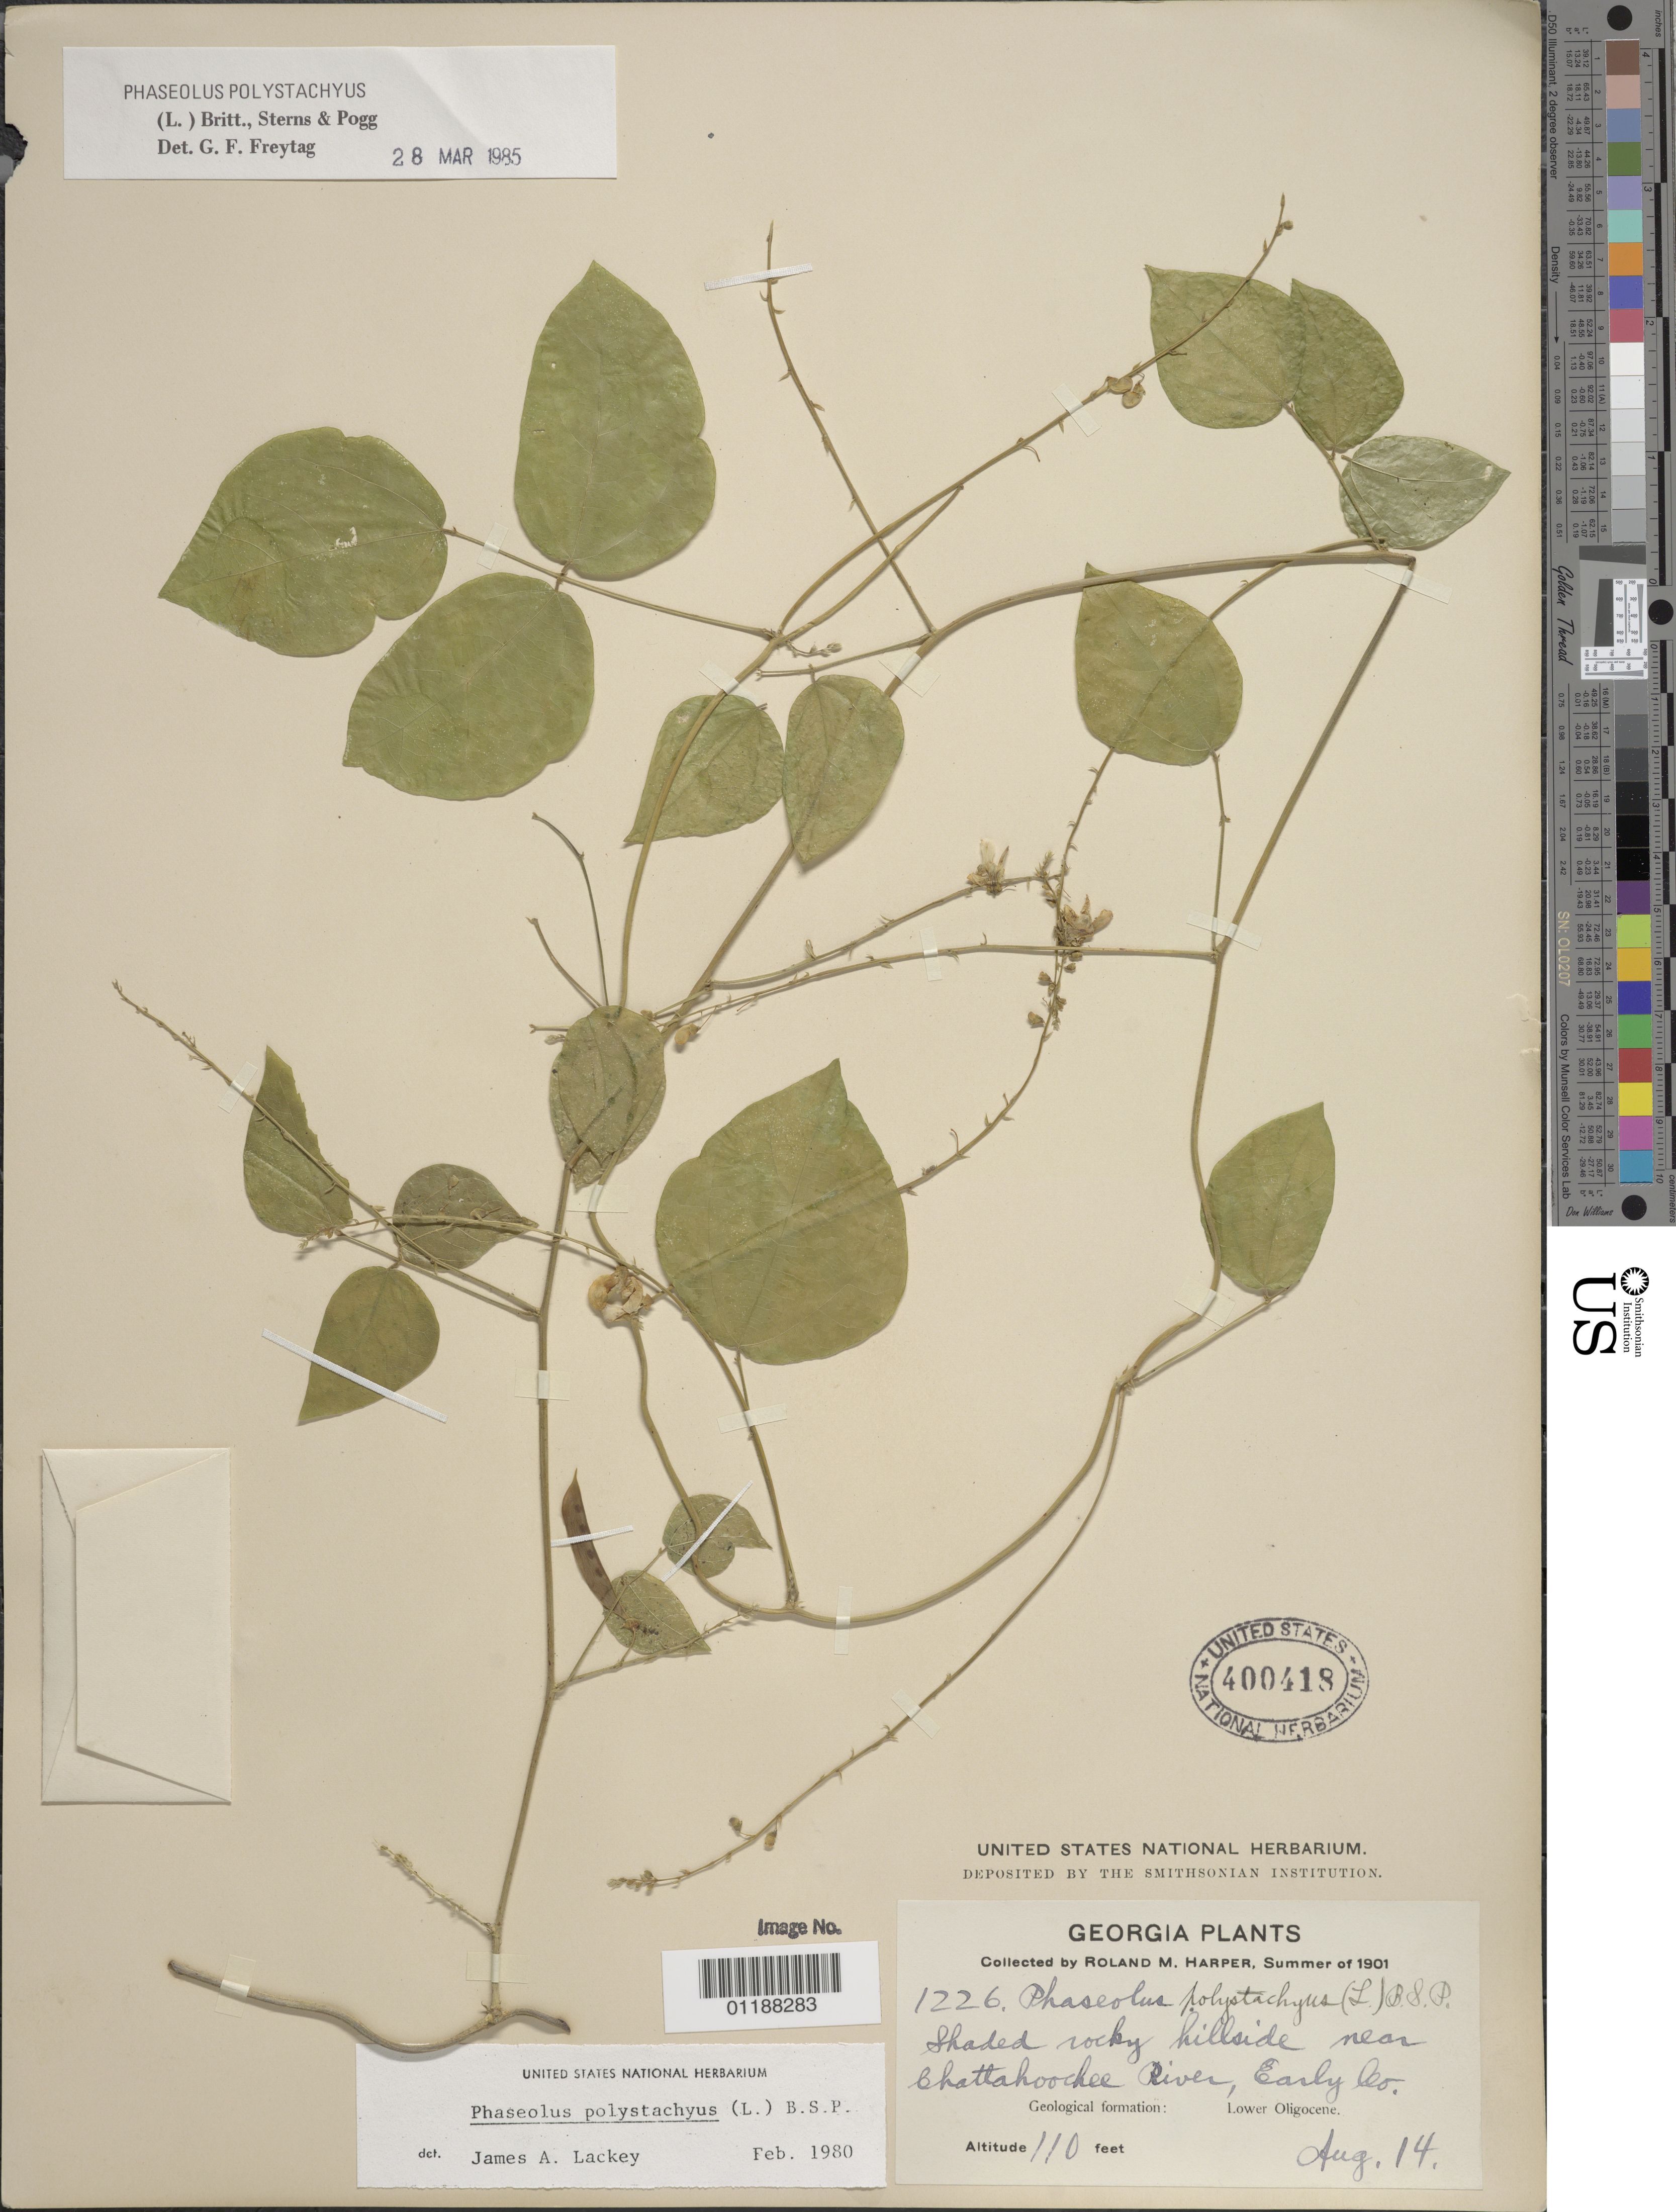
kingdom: Plantae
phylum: Tracheophyta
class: Magnoliopsida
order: Fabales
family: Fabaceae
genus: Phaseolus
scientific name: Phaseolus polystachios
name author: (L.) Britton, Stearns & Poggenb.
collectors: R. M. Harper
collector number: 1226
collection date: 1901-08-14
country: United States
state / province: Georgia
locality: Shaded rocky hillside near Chattahoochee River, Early Co.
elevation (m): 34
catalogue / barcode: US 400418